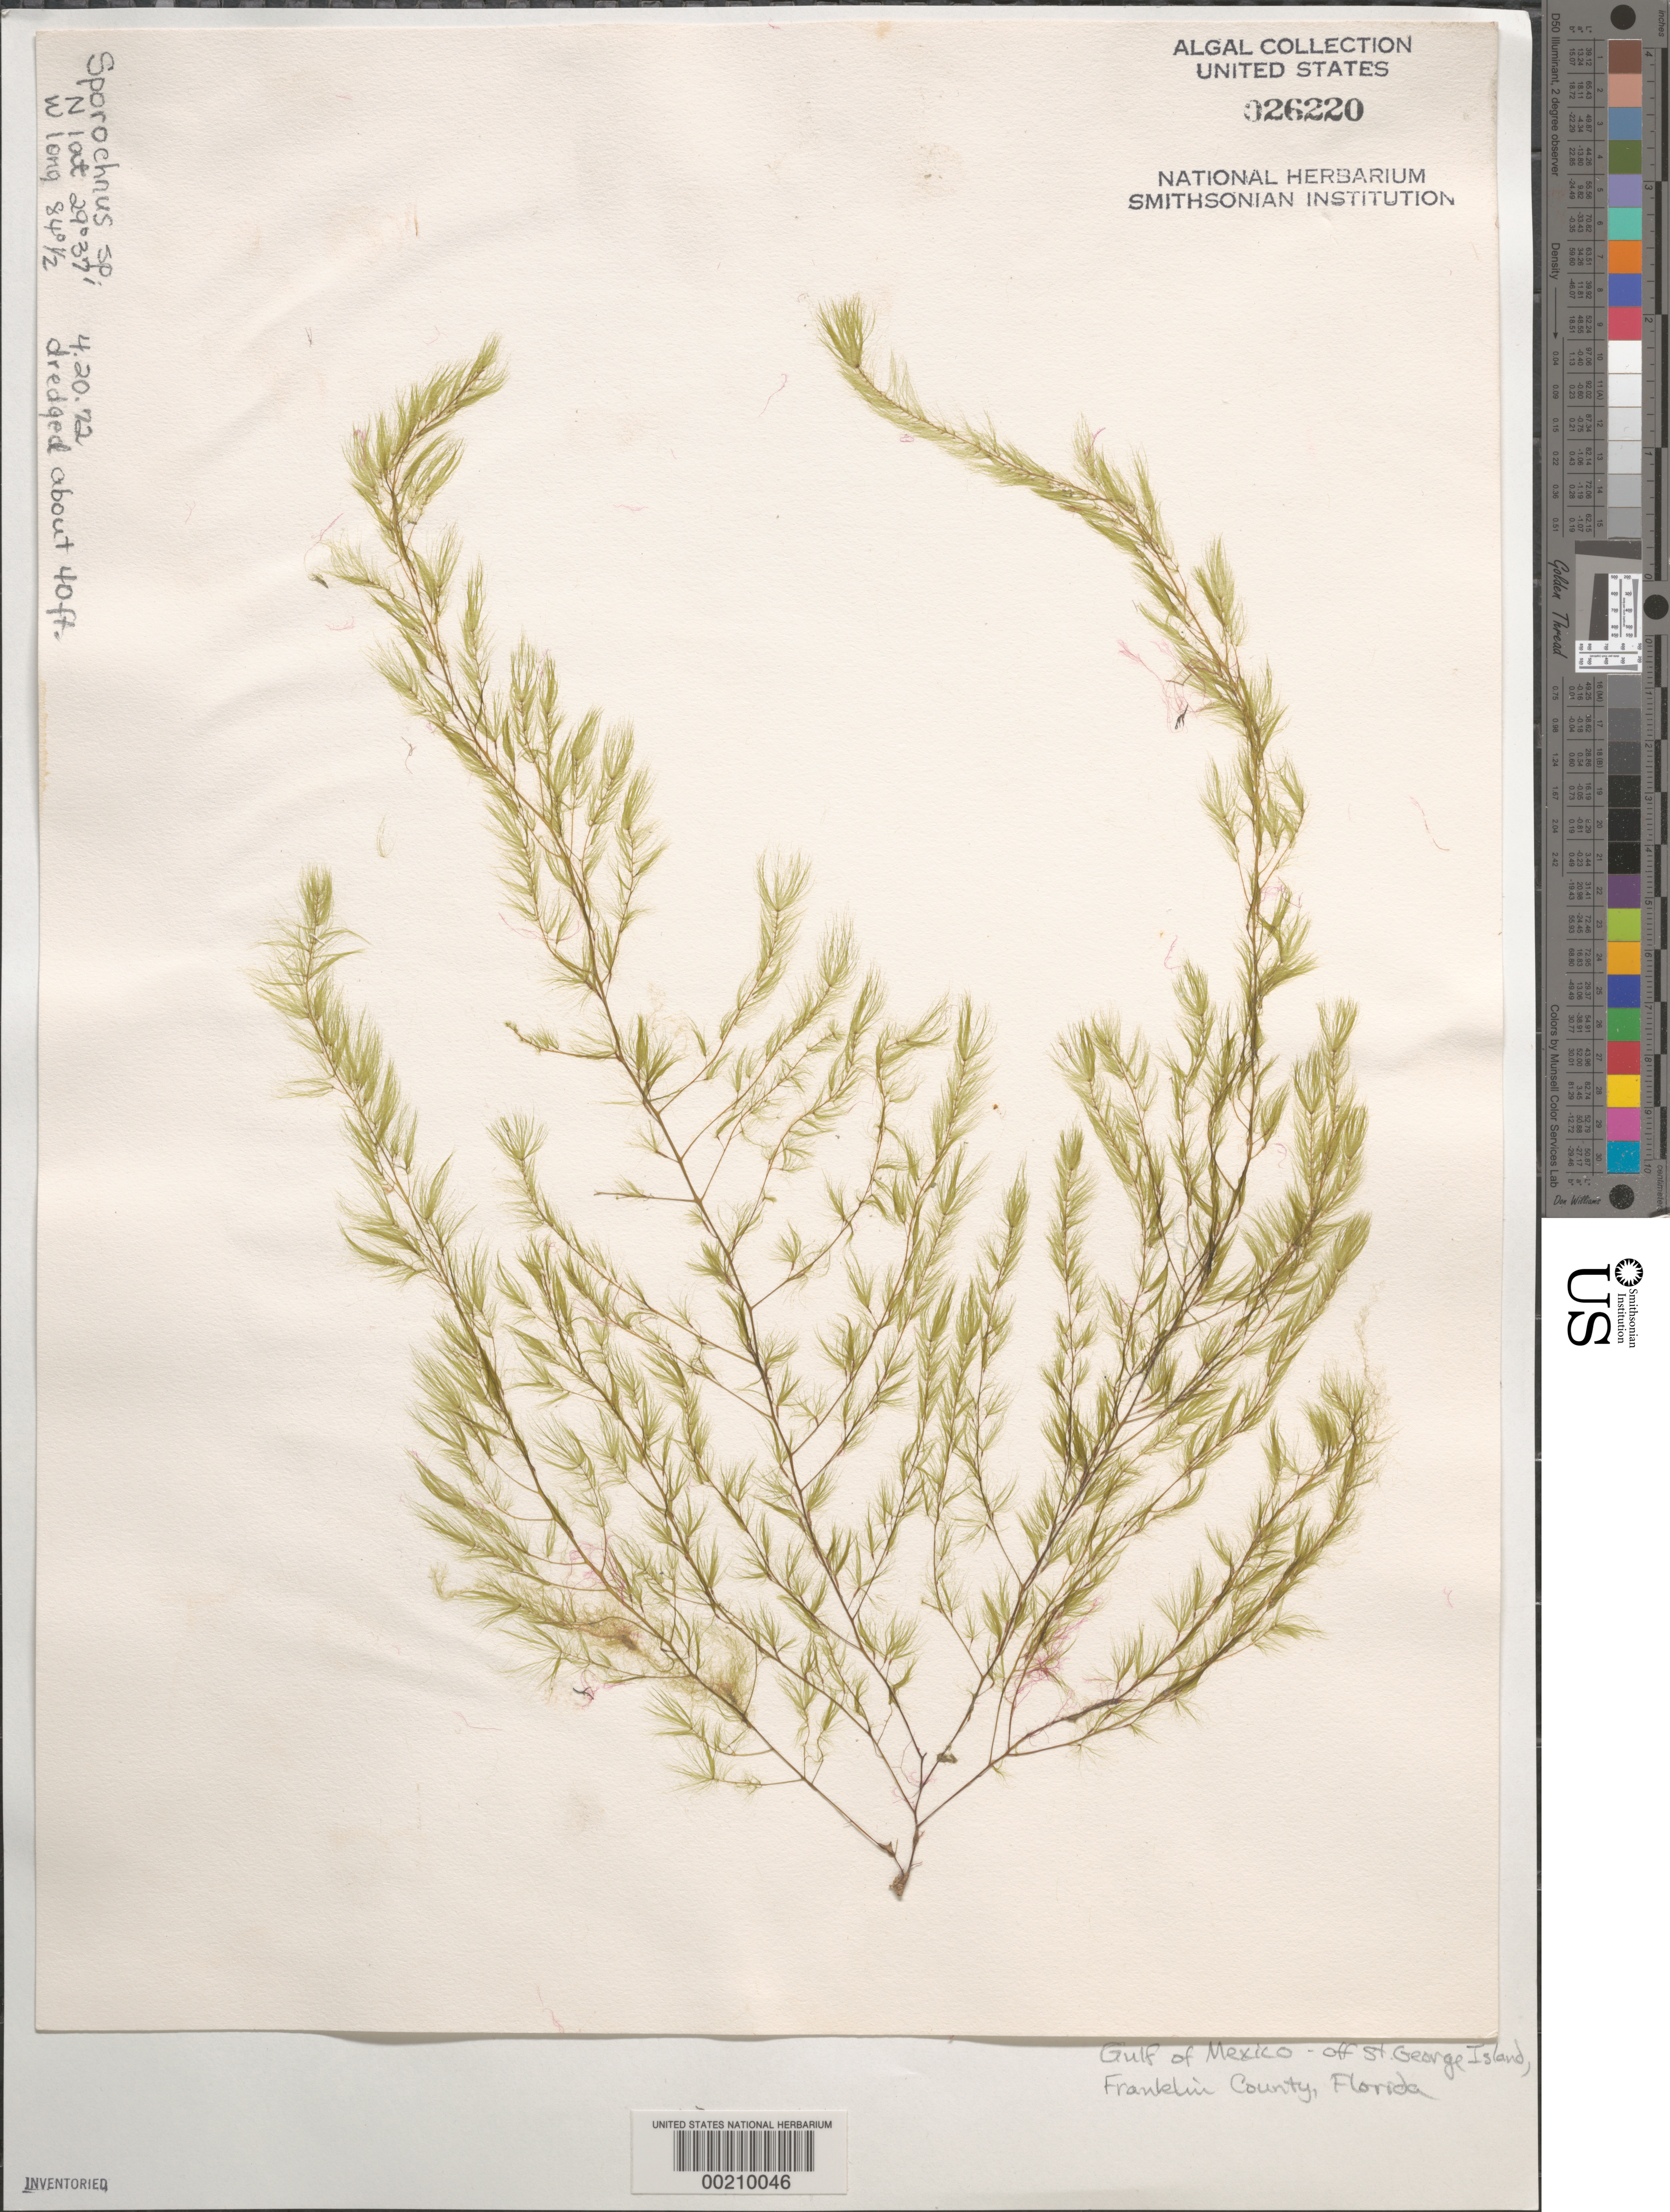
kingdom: Chromista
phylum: Ochrophyta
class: Phaeophyceae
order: Sporochnales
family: Sporochnaceae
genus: Sporochnus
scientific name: Sporochnus sp.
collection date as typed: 20 Apr 1972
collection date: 1972-04-20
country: United States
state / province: Florida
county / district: Franklin County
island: St. George Island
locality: Off St. George Island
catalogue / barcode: US 26220